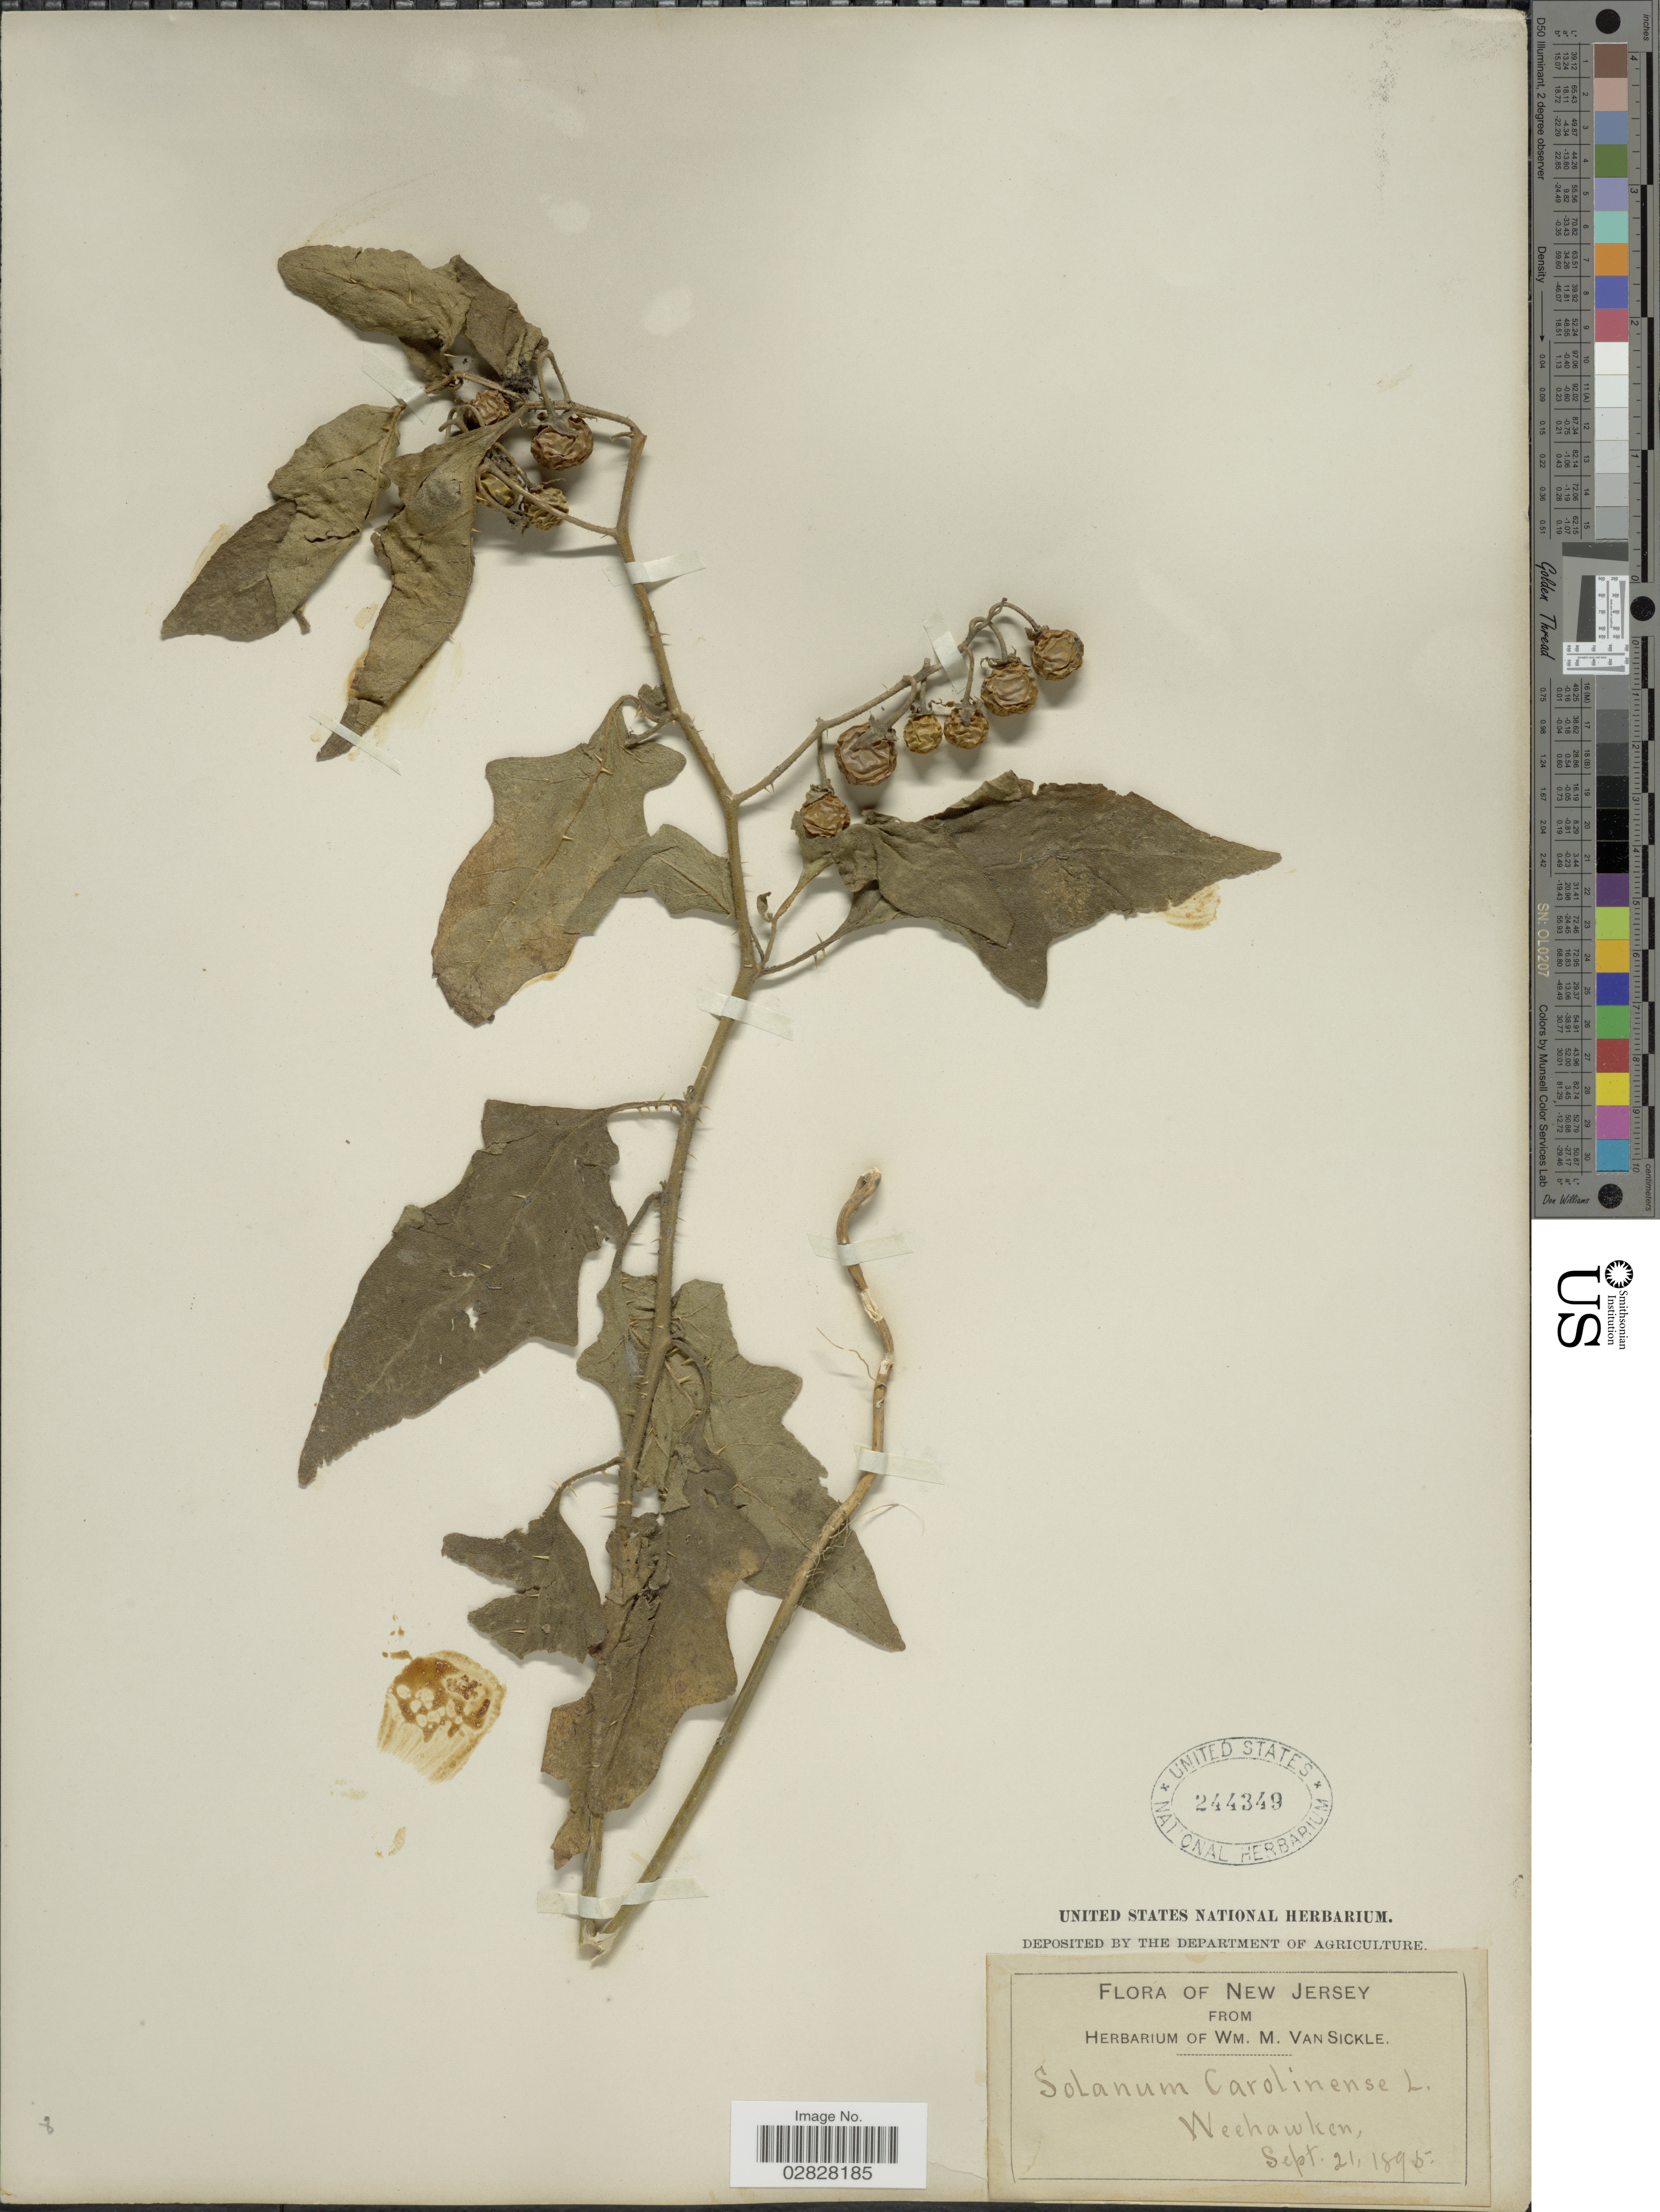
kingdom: Plantae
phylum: Tracheophyta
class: Magnoliopsida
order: Solanales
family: Solanaceae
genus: Solanum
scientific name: Solanum carolinense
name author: L.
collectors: ex herb. Wm. M. Van Sickle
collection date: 1895-09-21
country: United States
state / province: New Jersey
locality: Weehawken.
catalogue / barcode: US 244349